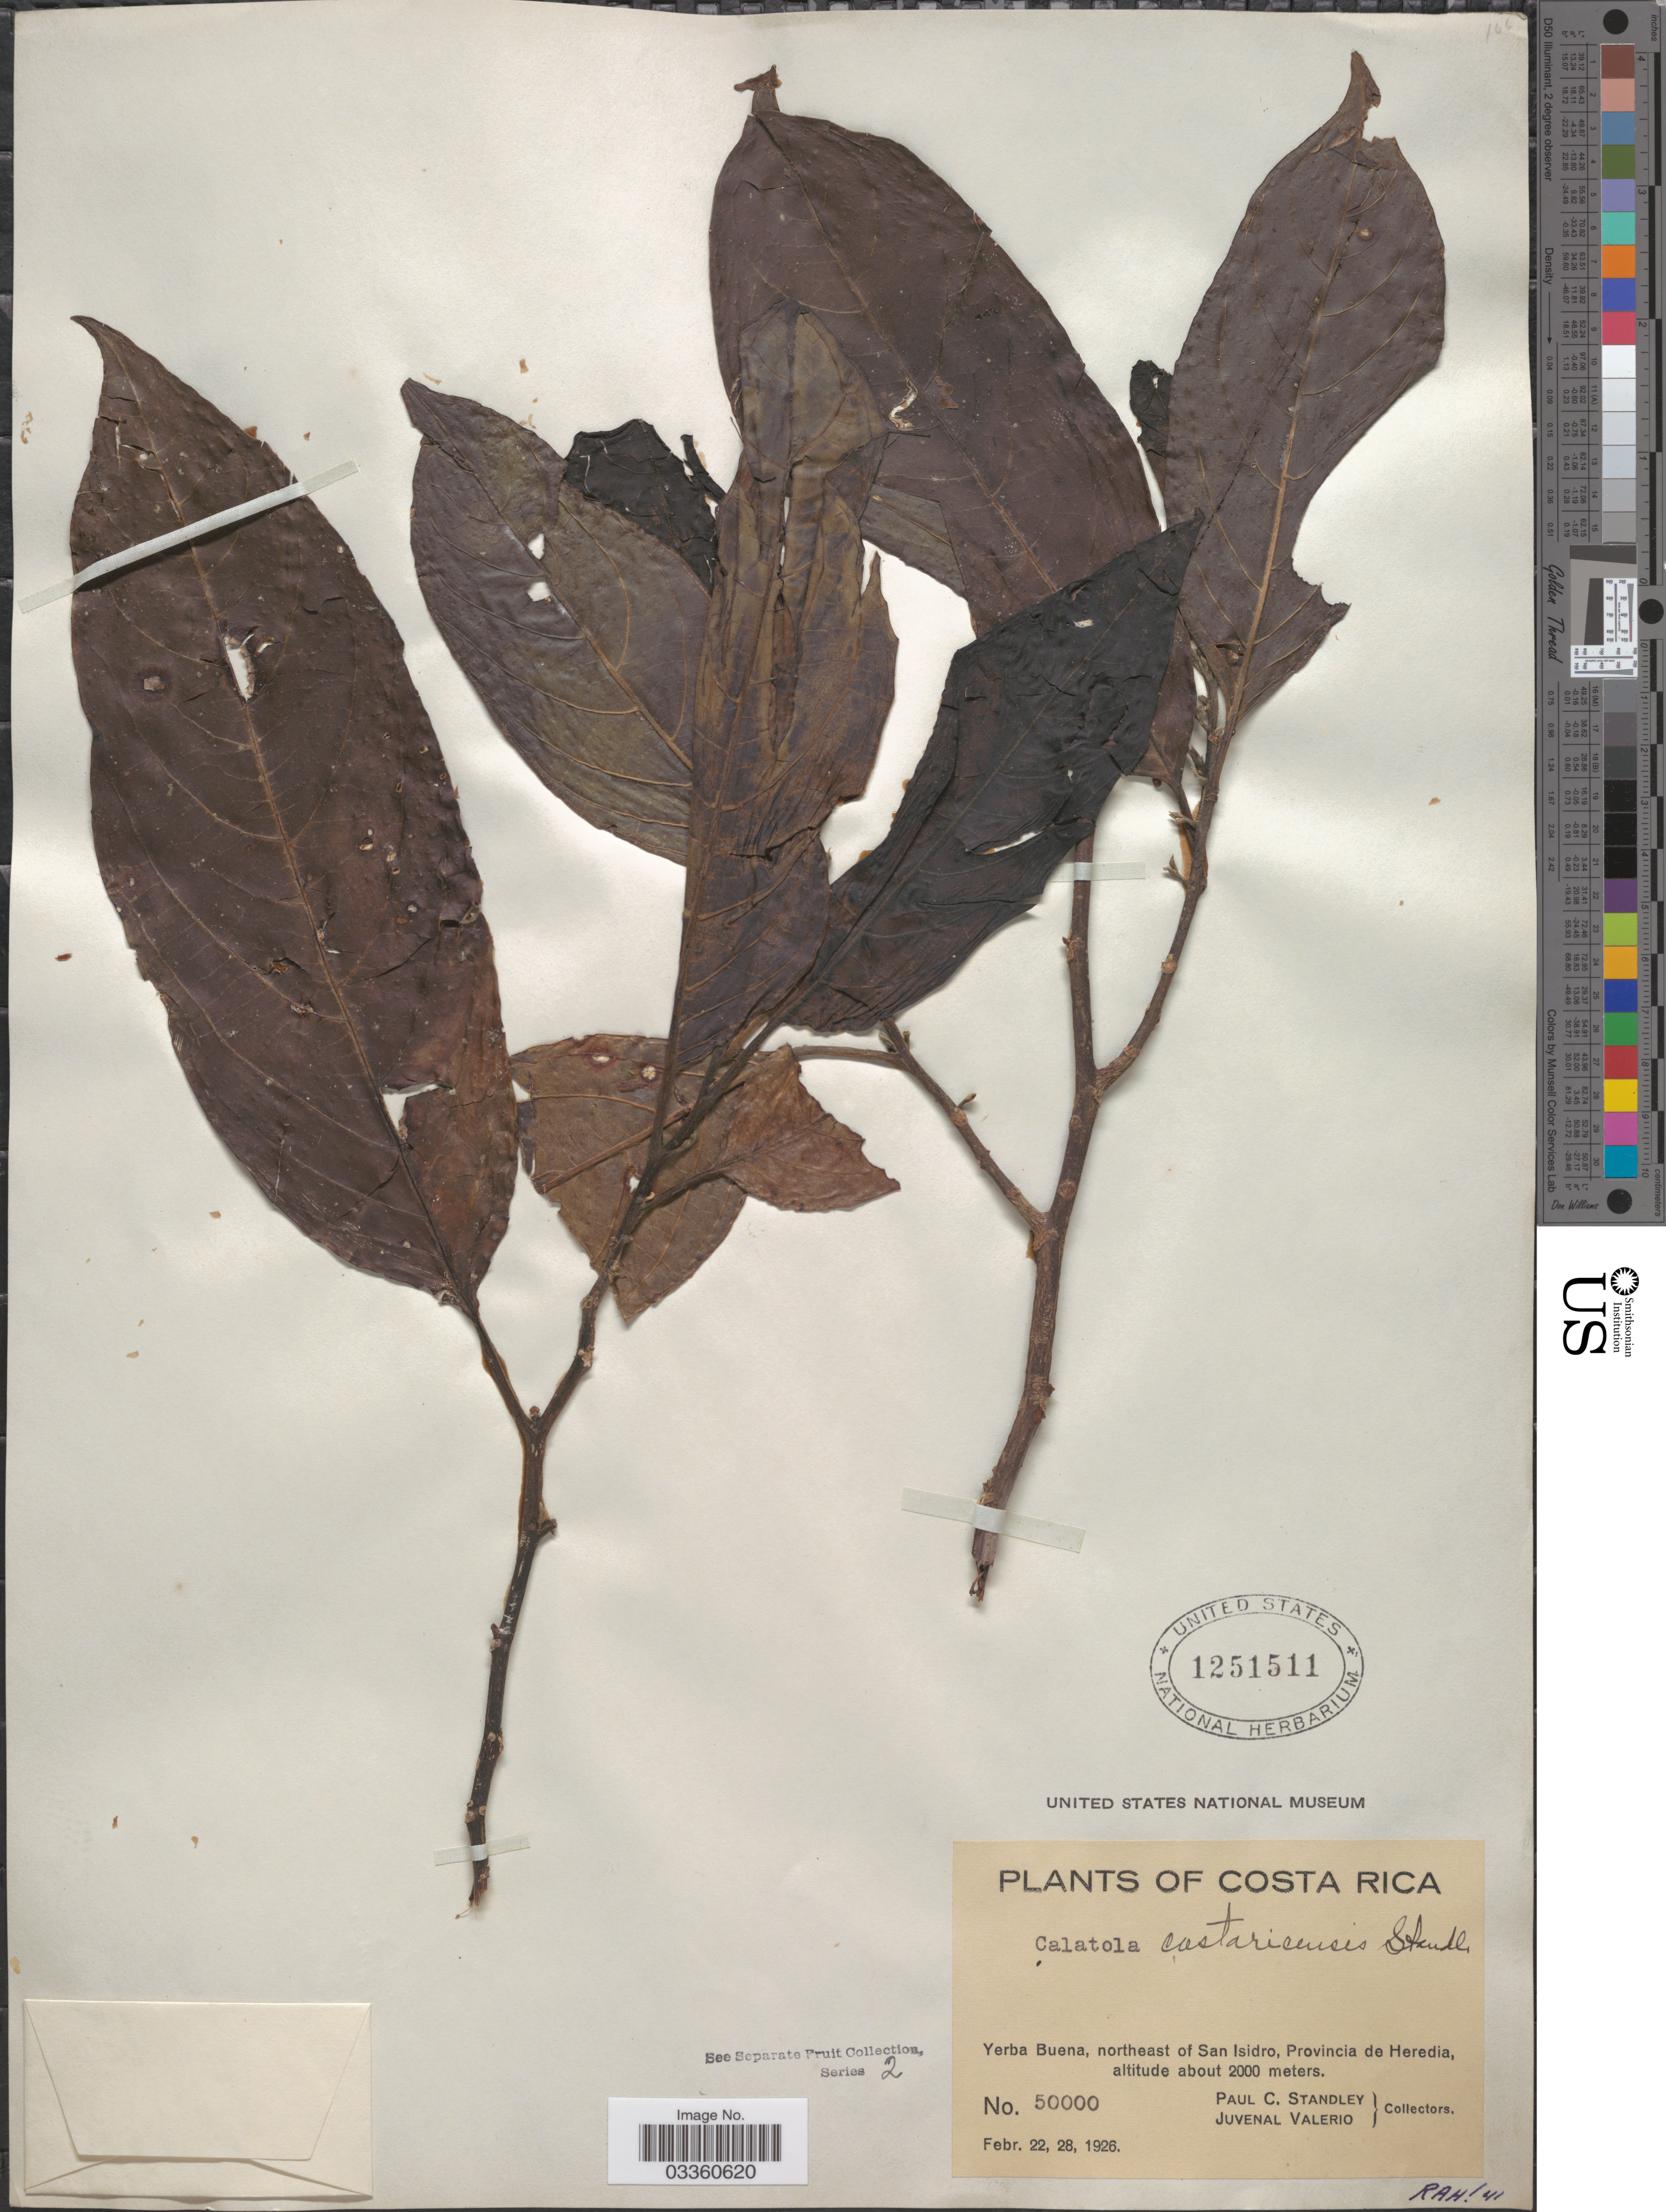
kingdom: Plantae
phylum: Tracheophyta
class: Magnoliopsida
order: Metteniusales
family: Metteniusaceae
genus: Calatola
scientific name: Calatola costaricensis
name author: Standl.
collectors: P. C. Standley & J. Valerio R.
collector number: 50000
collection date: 1926-02-22/1926-02-28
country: Costa Rica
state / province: Heredia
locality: Yerba Buena, northeast of San Isidro.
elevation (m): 2000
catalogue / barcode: US 1251511